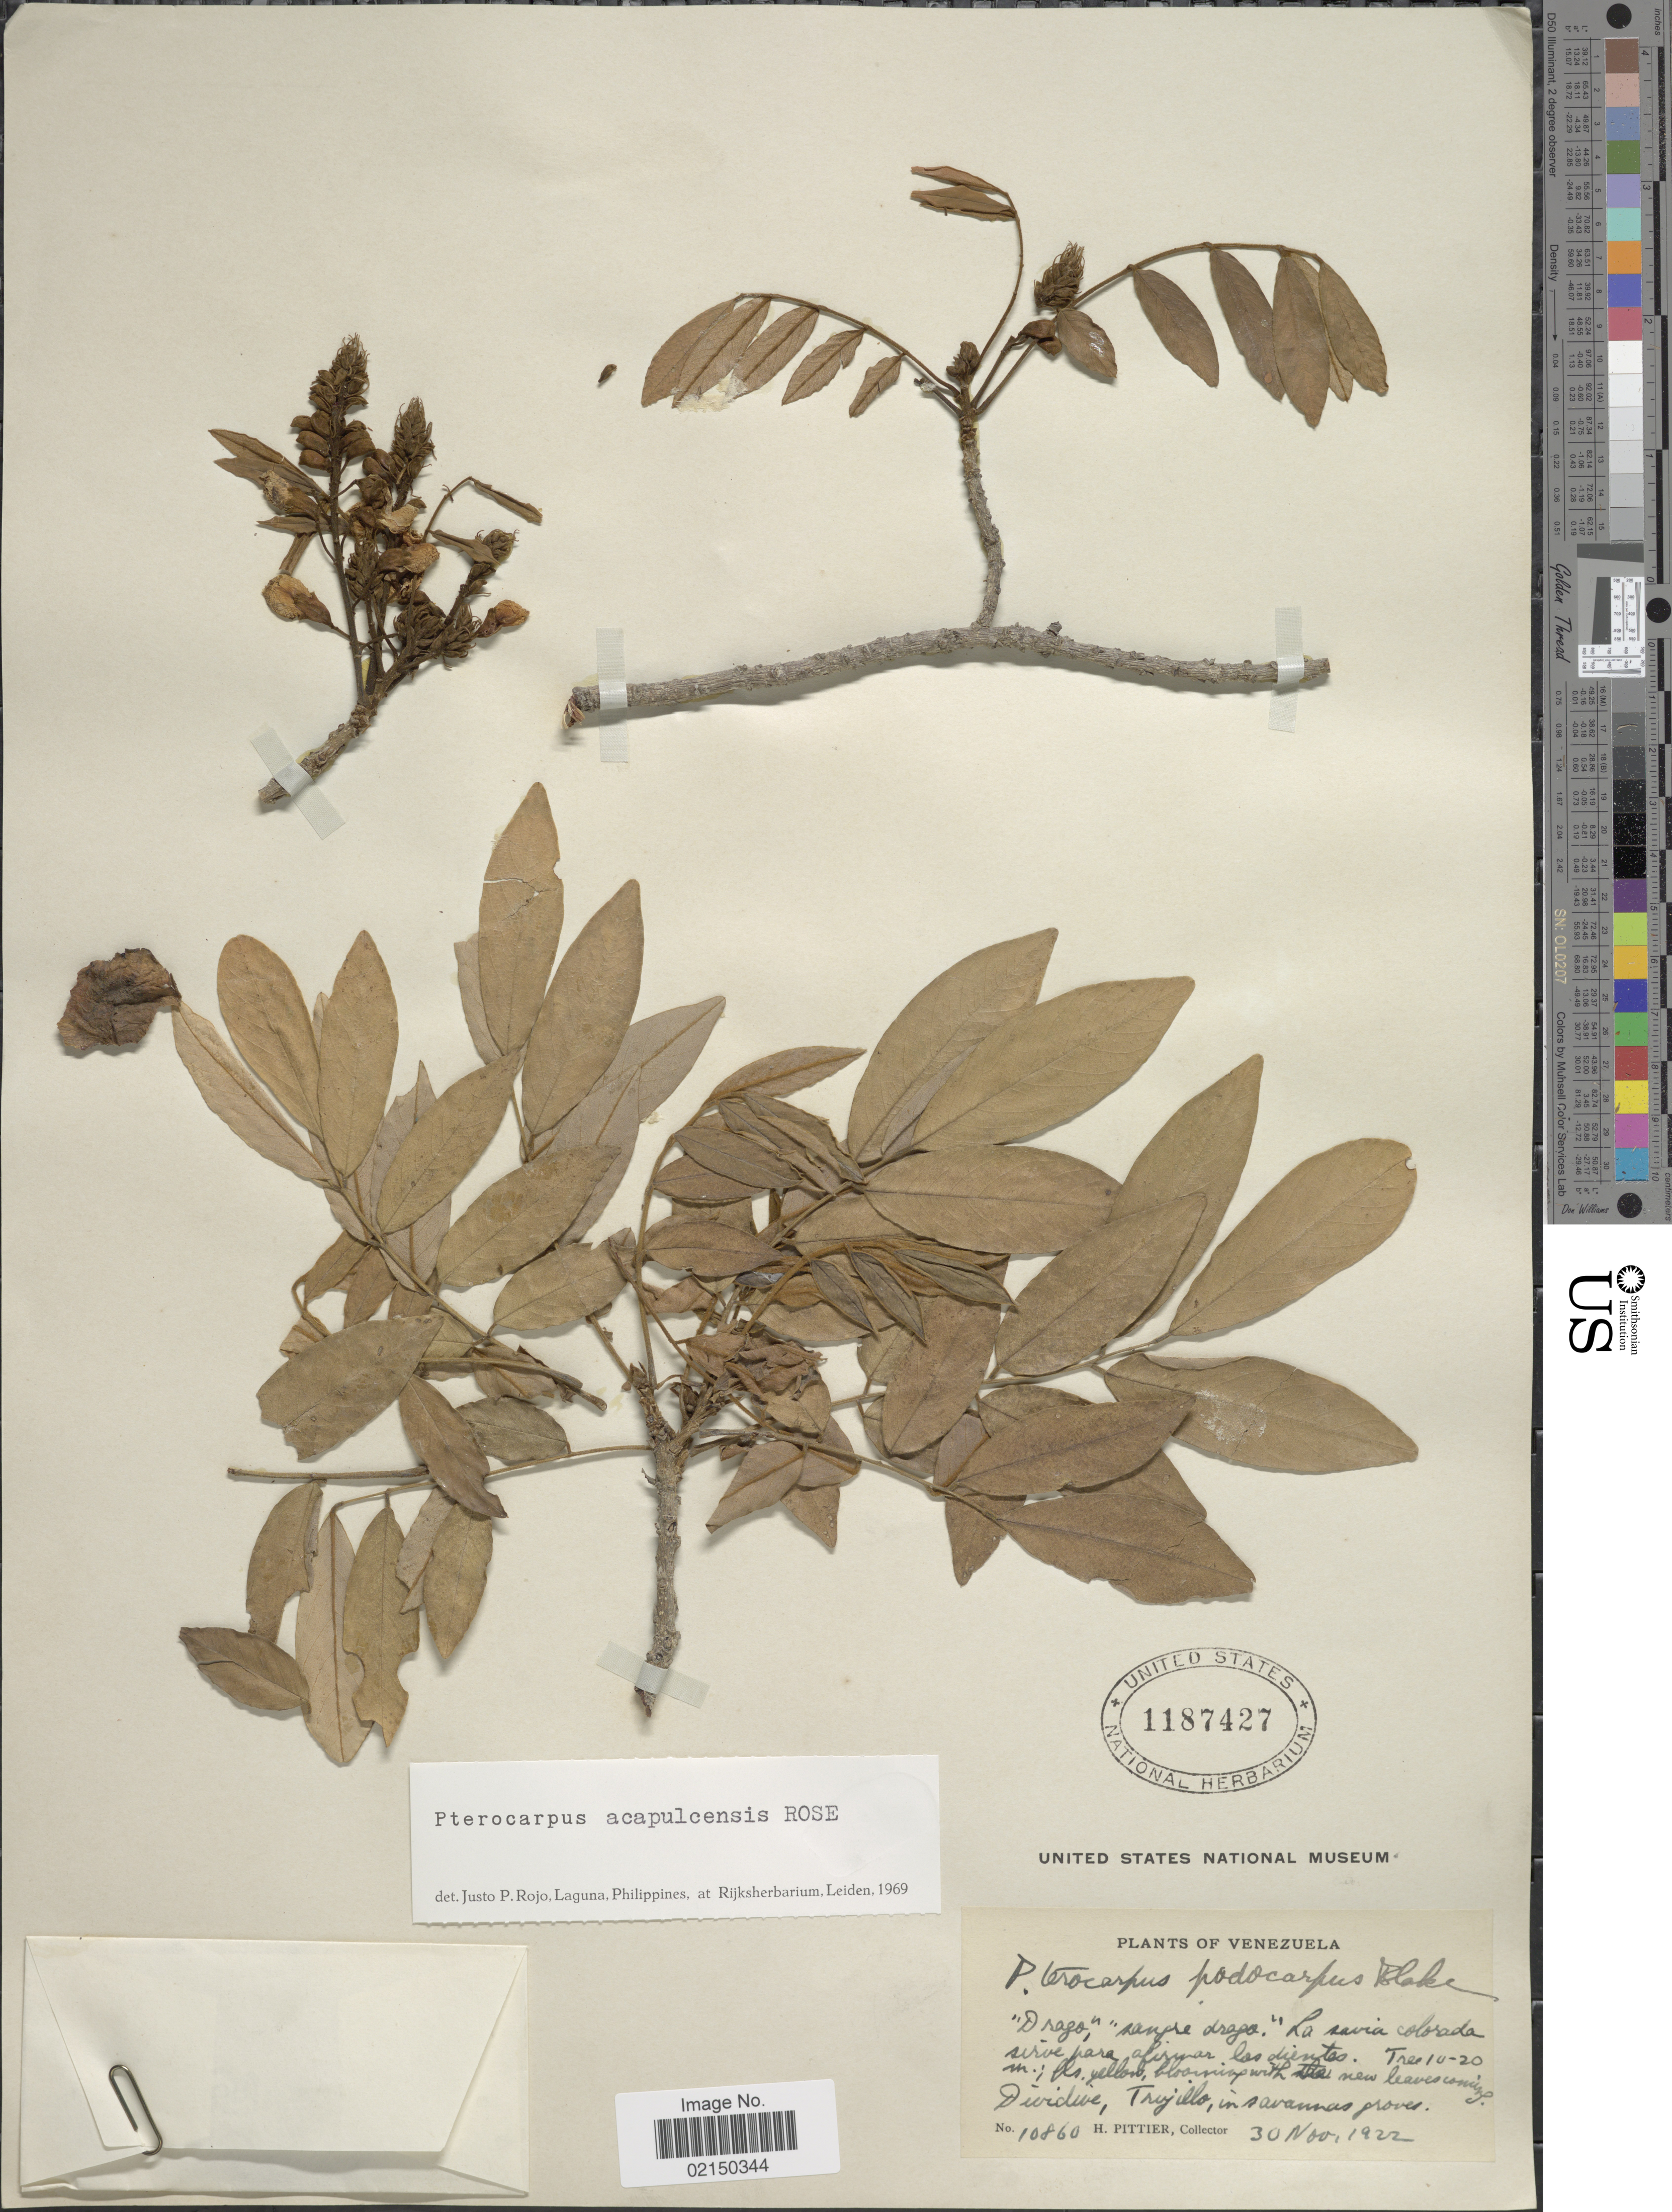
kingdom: Plantae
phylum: Tracheophyta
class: Magnoliopsida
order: Fabales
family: Fabaceae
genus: Pterocarpus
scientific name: Pterocarpus acapulcensis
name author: Rose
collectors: H. F. Pittier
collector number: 10860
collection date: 1922-11-30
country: Venezuela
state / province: Trujillo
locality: Dividive, in savannas groves.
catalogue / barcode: US 1187427